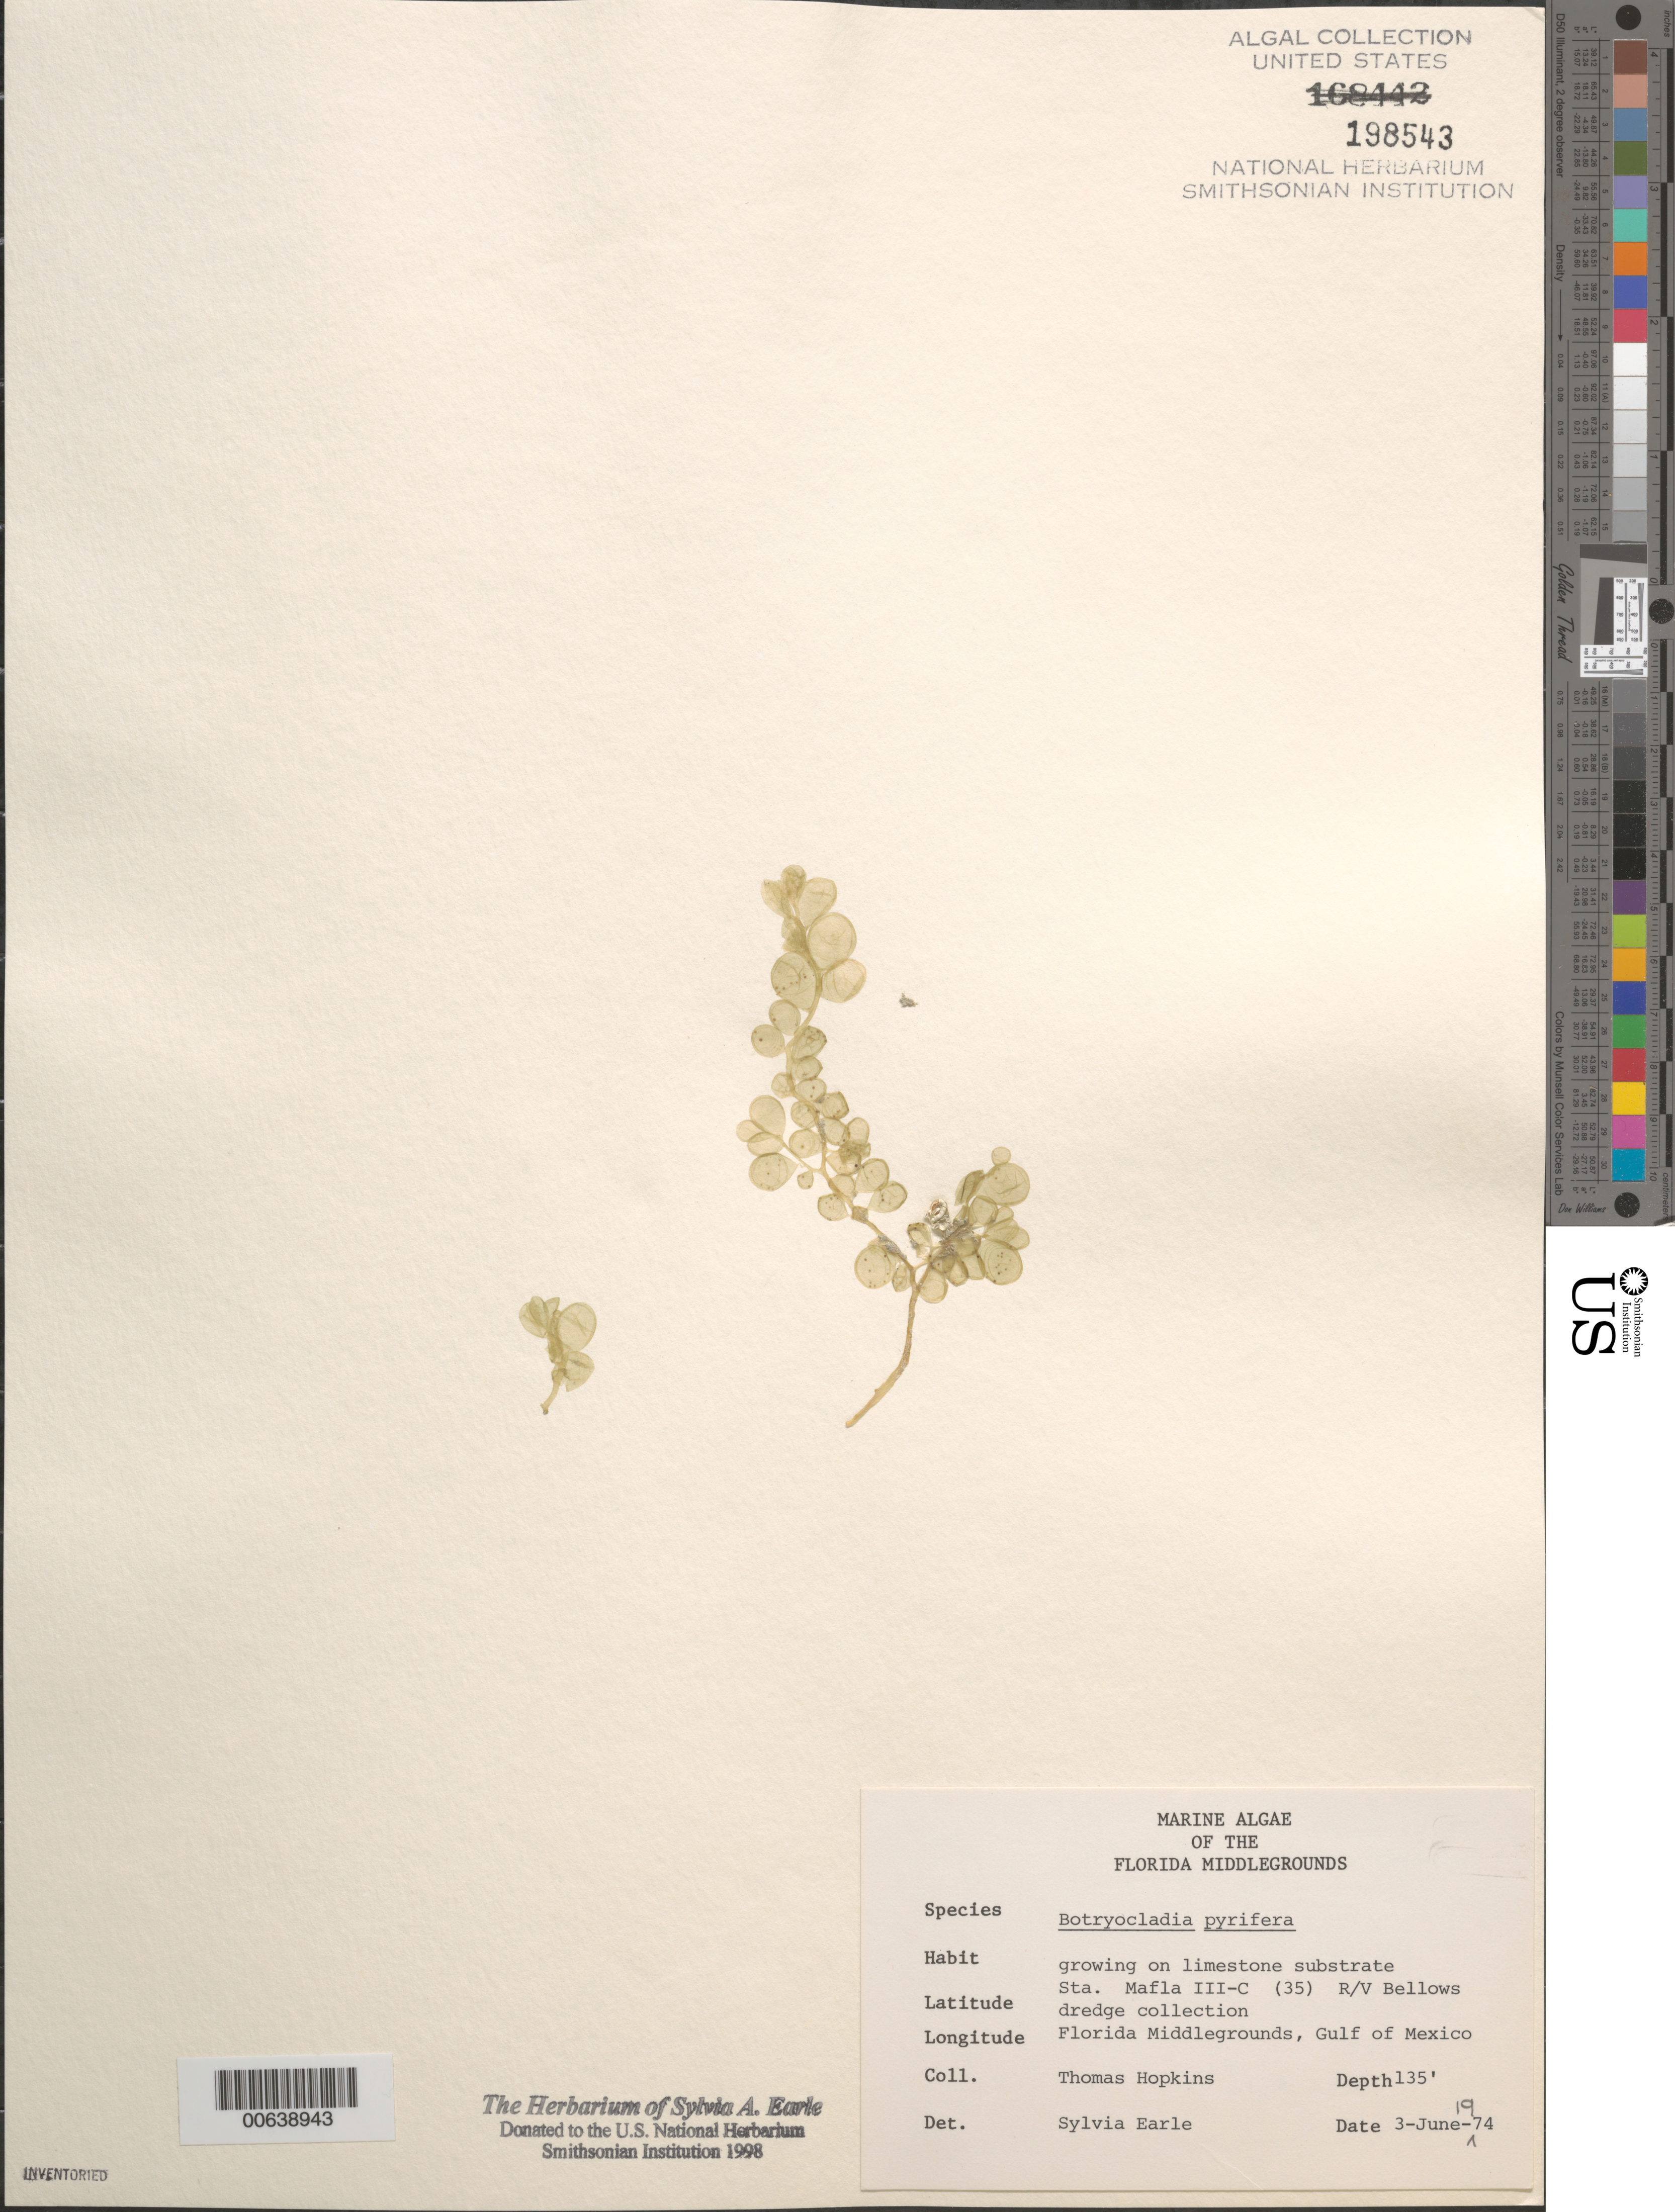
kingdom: Plantae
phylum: Rhodophyta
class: Florideophyceae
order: Rhodymeniales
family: Rhodymeniaceae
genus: Botryocladia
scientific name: Botryocladia pyrifera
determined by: Earle, S. A.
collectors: T. Hopkins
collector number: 35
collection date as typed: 03 Jun 1974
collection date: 1974-06-03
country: United States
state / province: Florida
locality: Florida Middle Grounds, Gulf of Mexico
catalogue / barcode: US 198543